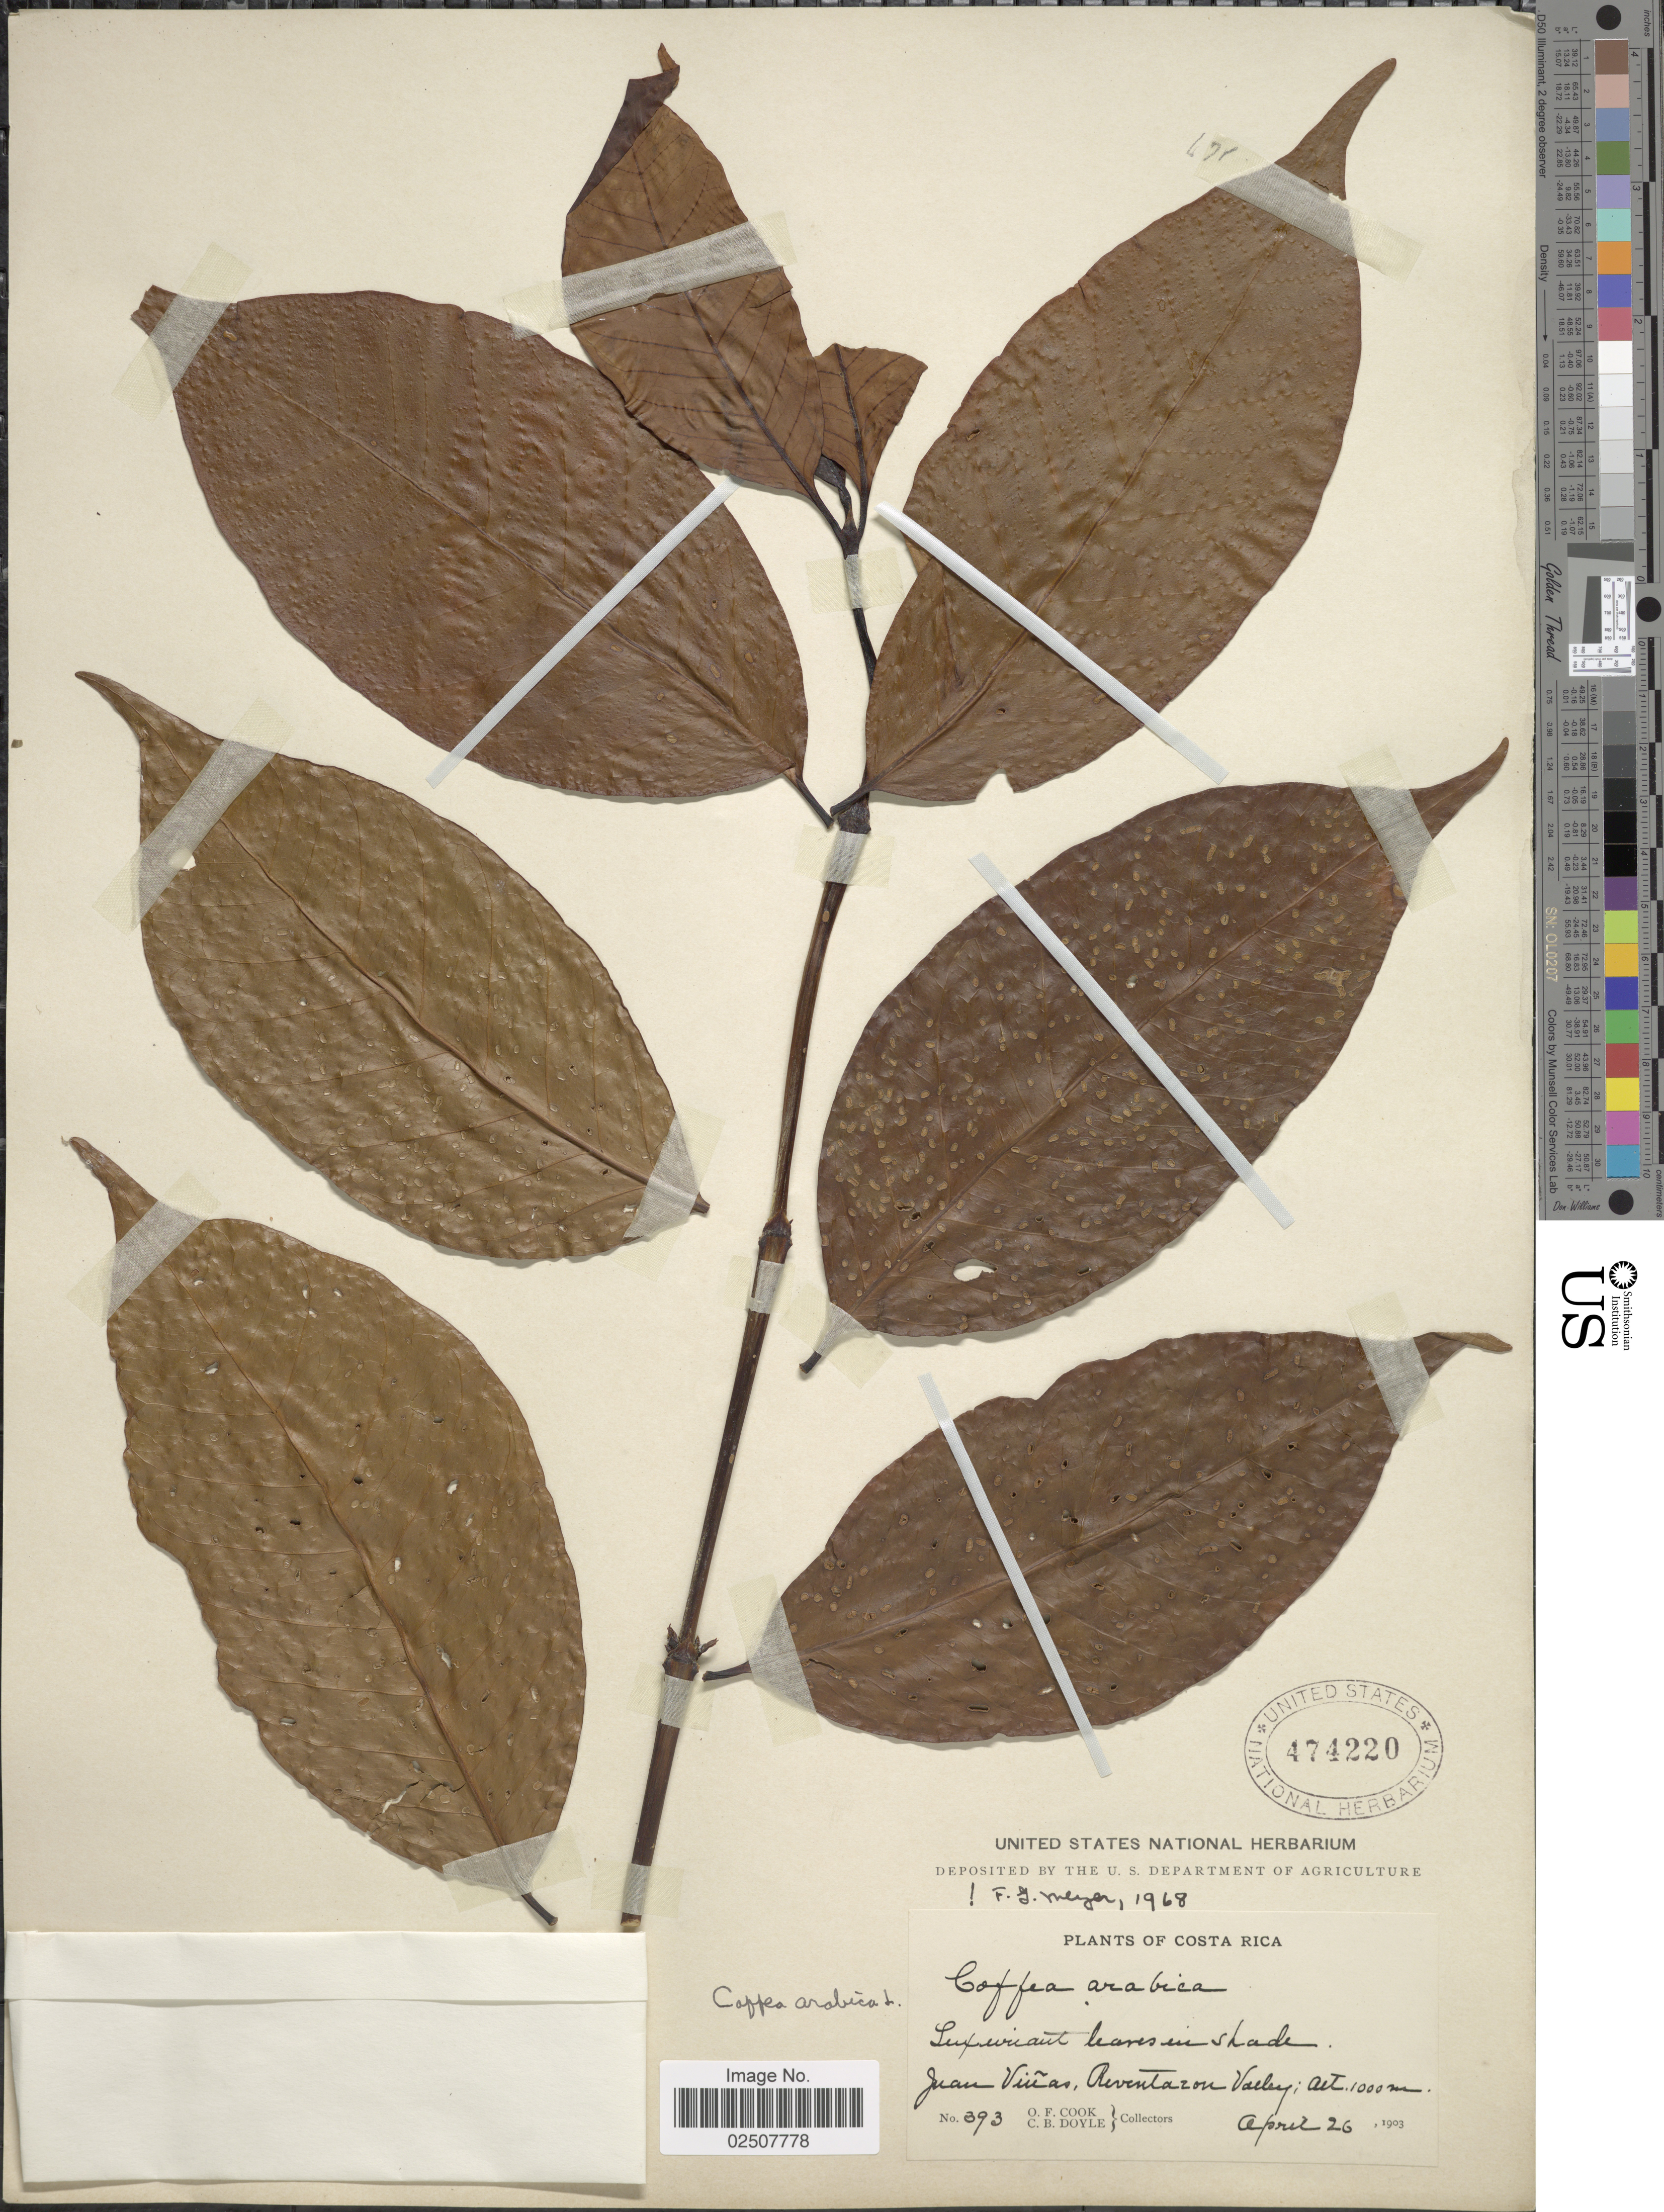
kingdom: Plantae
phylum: Tracheophyta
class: Magnoliopsida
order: Gentianales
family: Rubiaceae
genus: Coffea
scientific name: Coffea arabica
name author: L.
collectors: O. F. Cook & C. Doyle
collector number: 393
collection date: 1903-04-26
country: Costa Rica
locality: Juan Viñas, Reventazon Valley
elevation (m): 1000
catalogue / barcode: US 474220